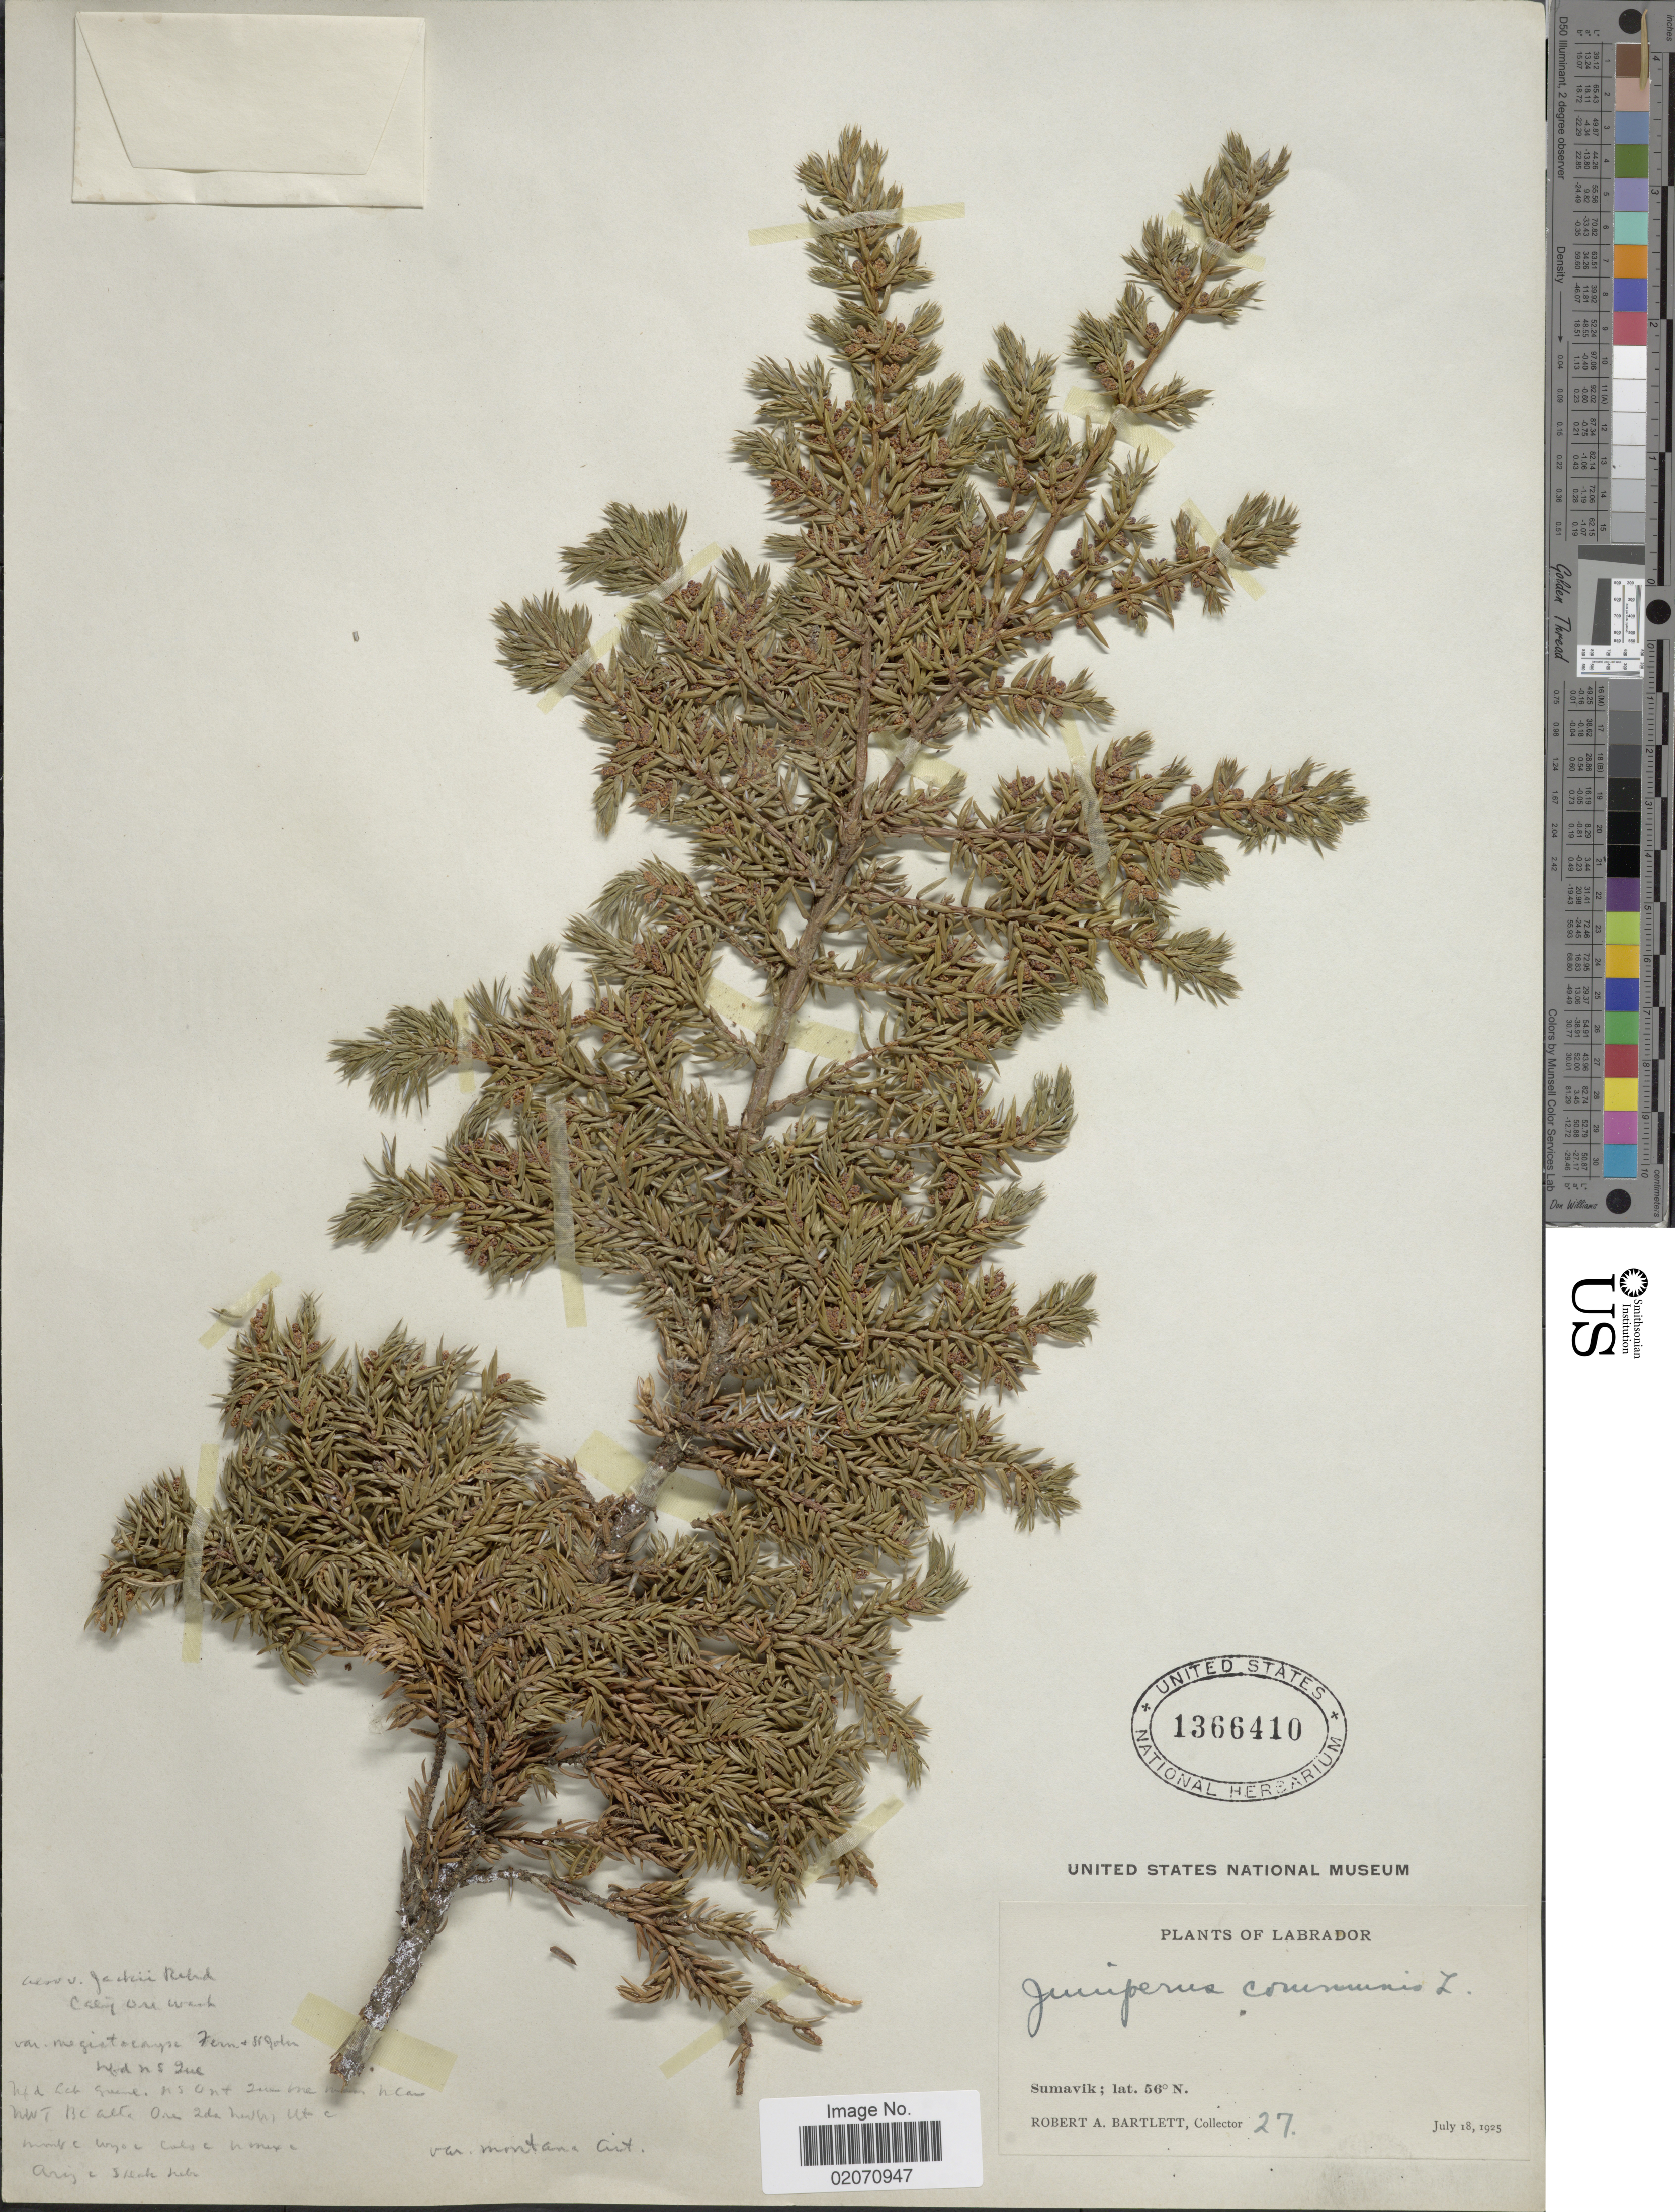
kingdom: Plantae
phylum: Tracheophyta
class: Pinopsida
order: Pinales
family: Cupressaceae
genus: Juniperus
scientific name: Juniperus communis subsp. nana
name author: (Willd.) Syme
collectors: R. W. Bartlett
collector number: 27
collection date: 1925-07-18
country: Canada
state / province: Newfoundland and Labrador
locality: Labrador, Sumavik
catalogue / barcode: US 1366410